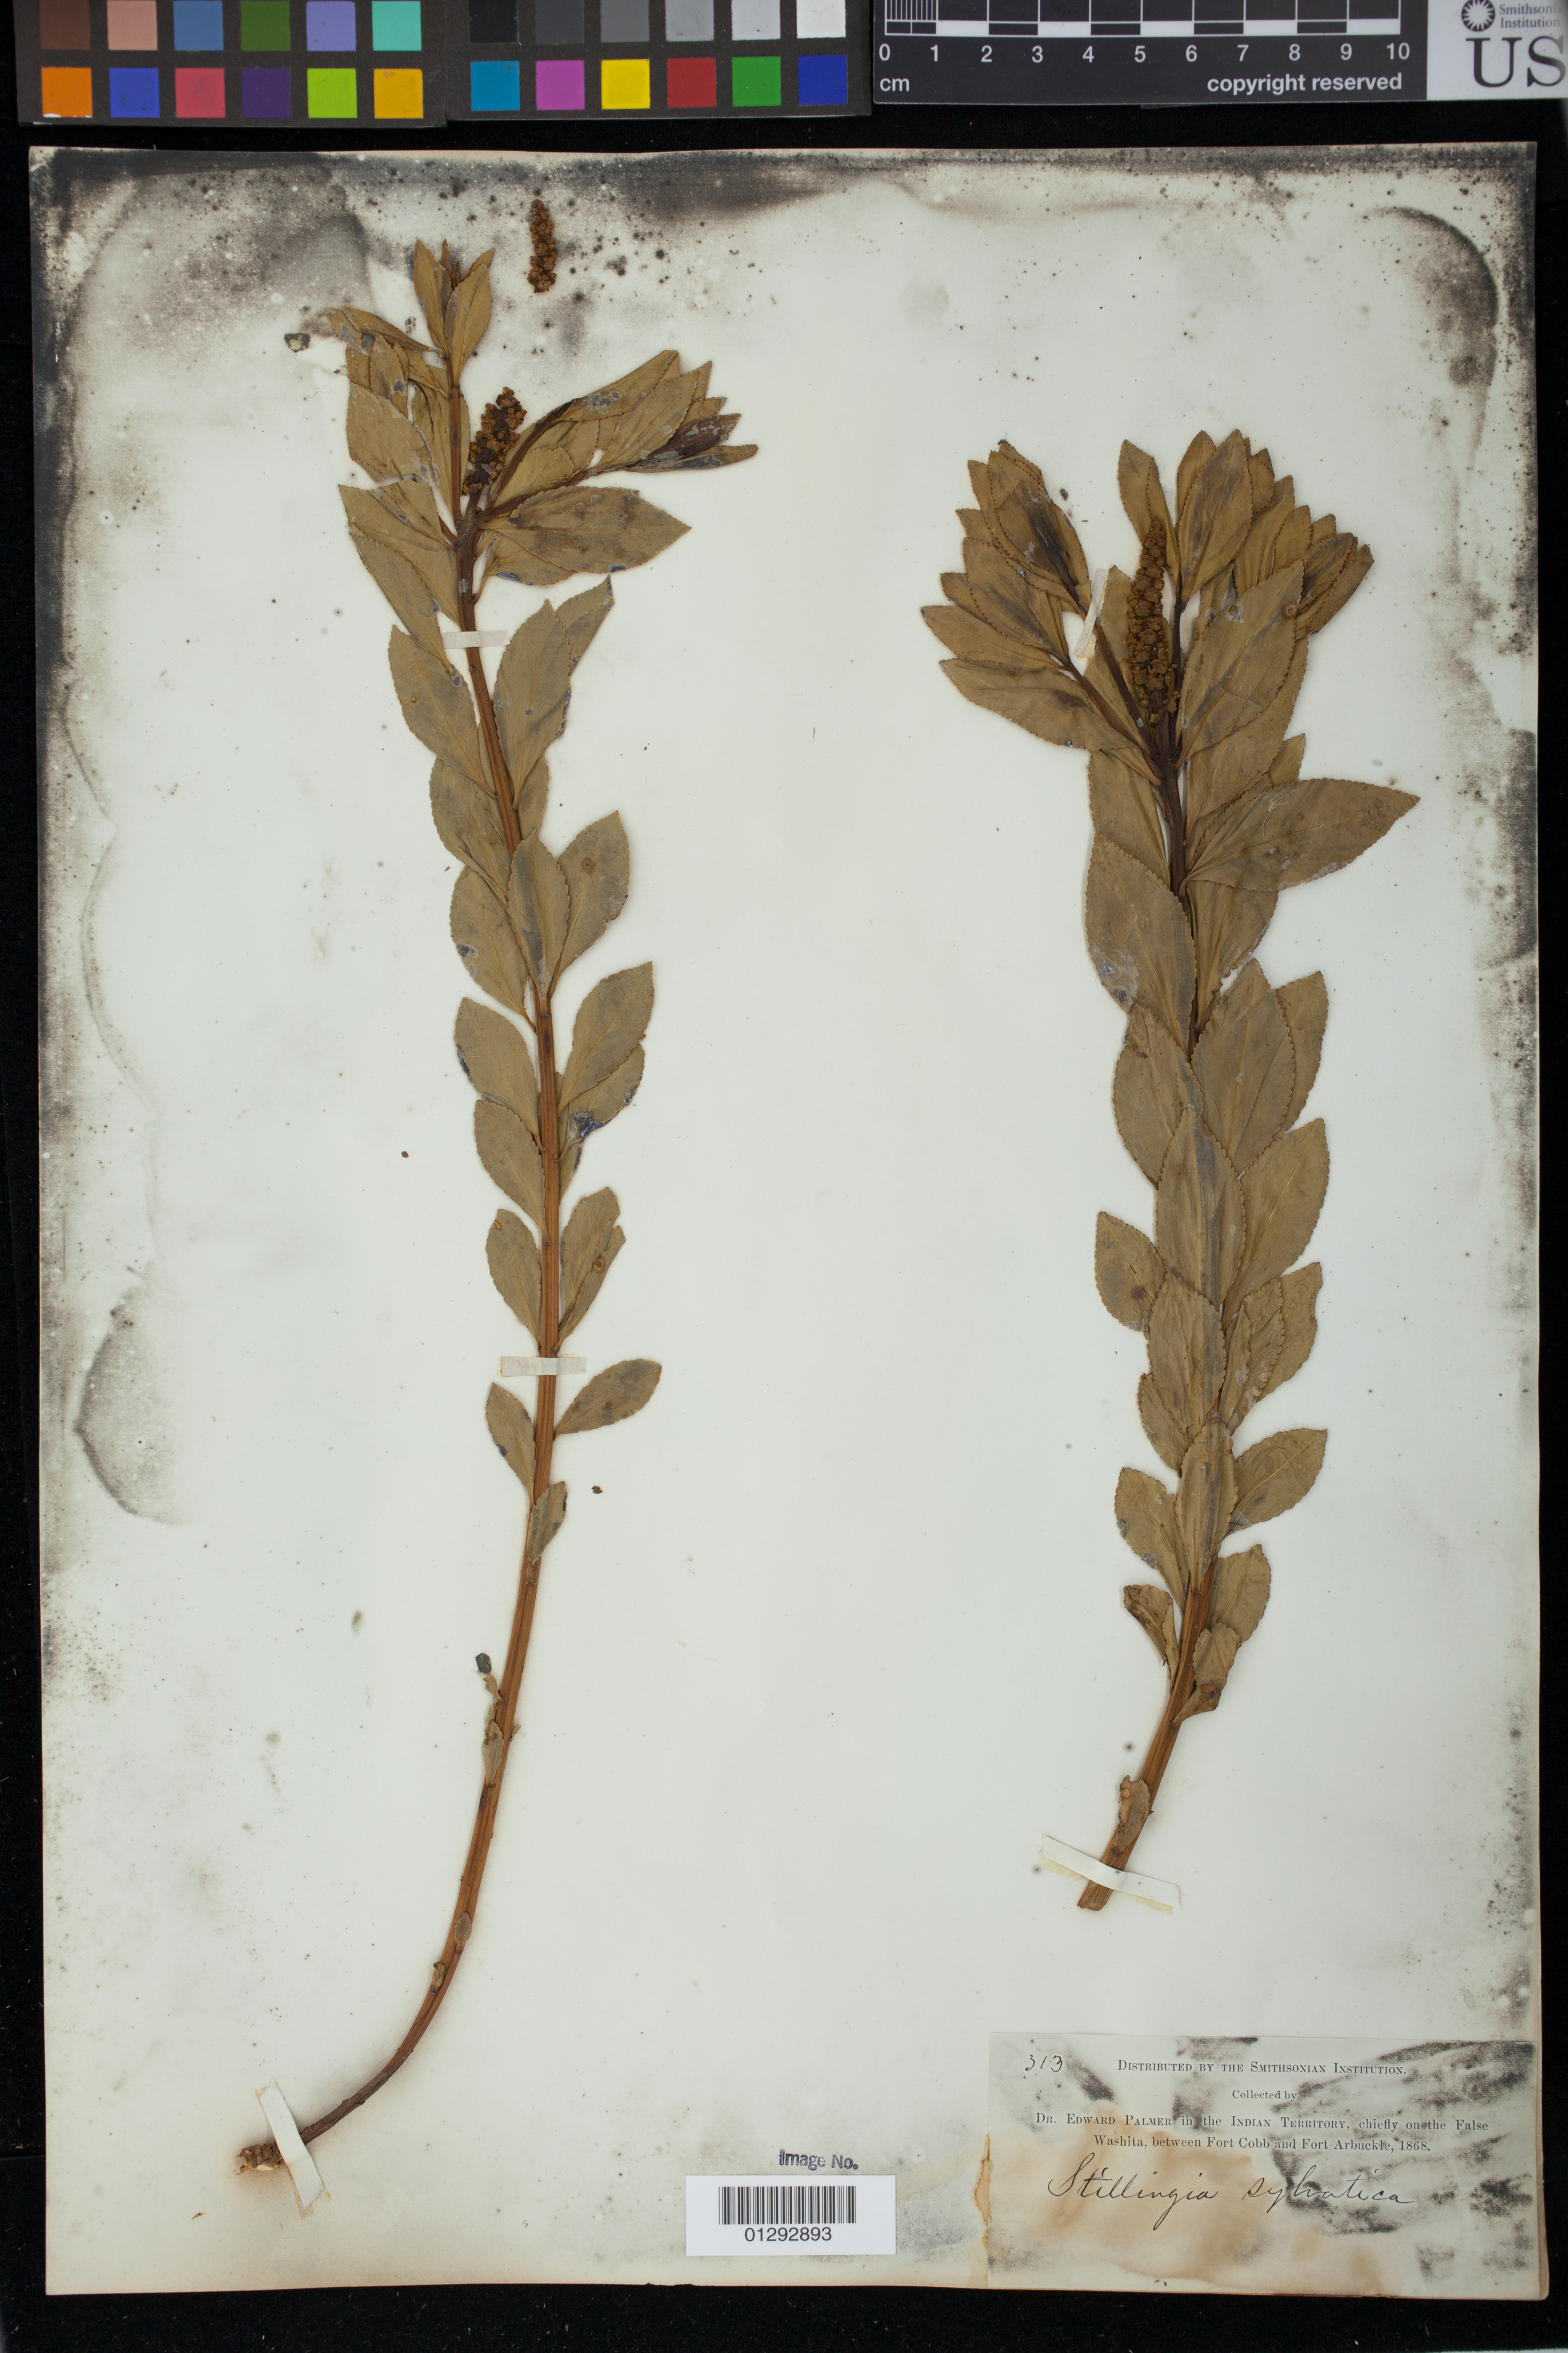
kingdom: Plantae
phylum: Tracheophyta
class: Magnoliopsida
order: Malpighiales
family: Euphorbiaceae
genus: Stillingia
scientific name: Stillingia sylvatica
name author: L.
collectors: E. Palmer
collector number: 313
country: United States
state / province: Oklahoma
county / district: Washita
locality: In the Indian Territory, chiefly on the False Washita, between Fort Cobb and Fort Arbuckle